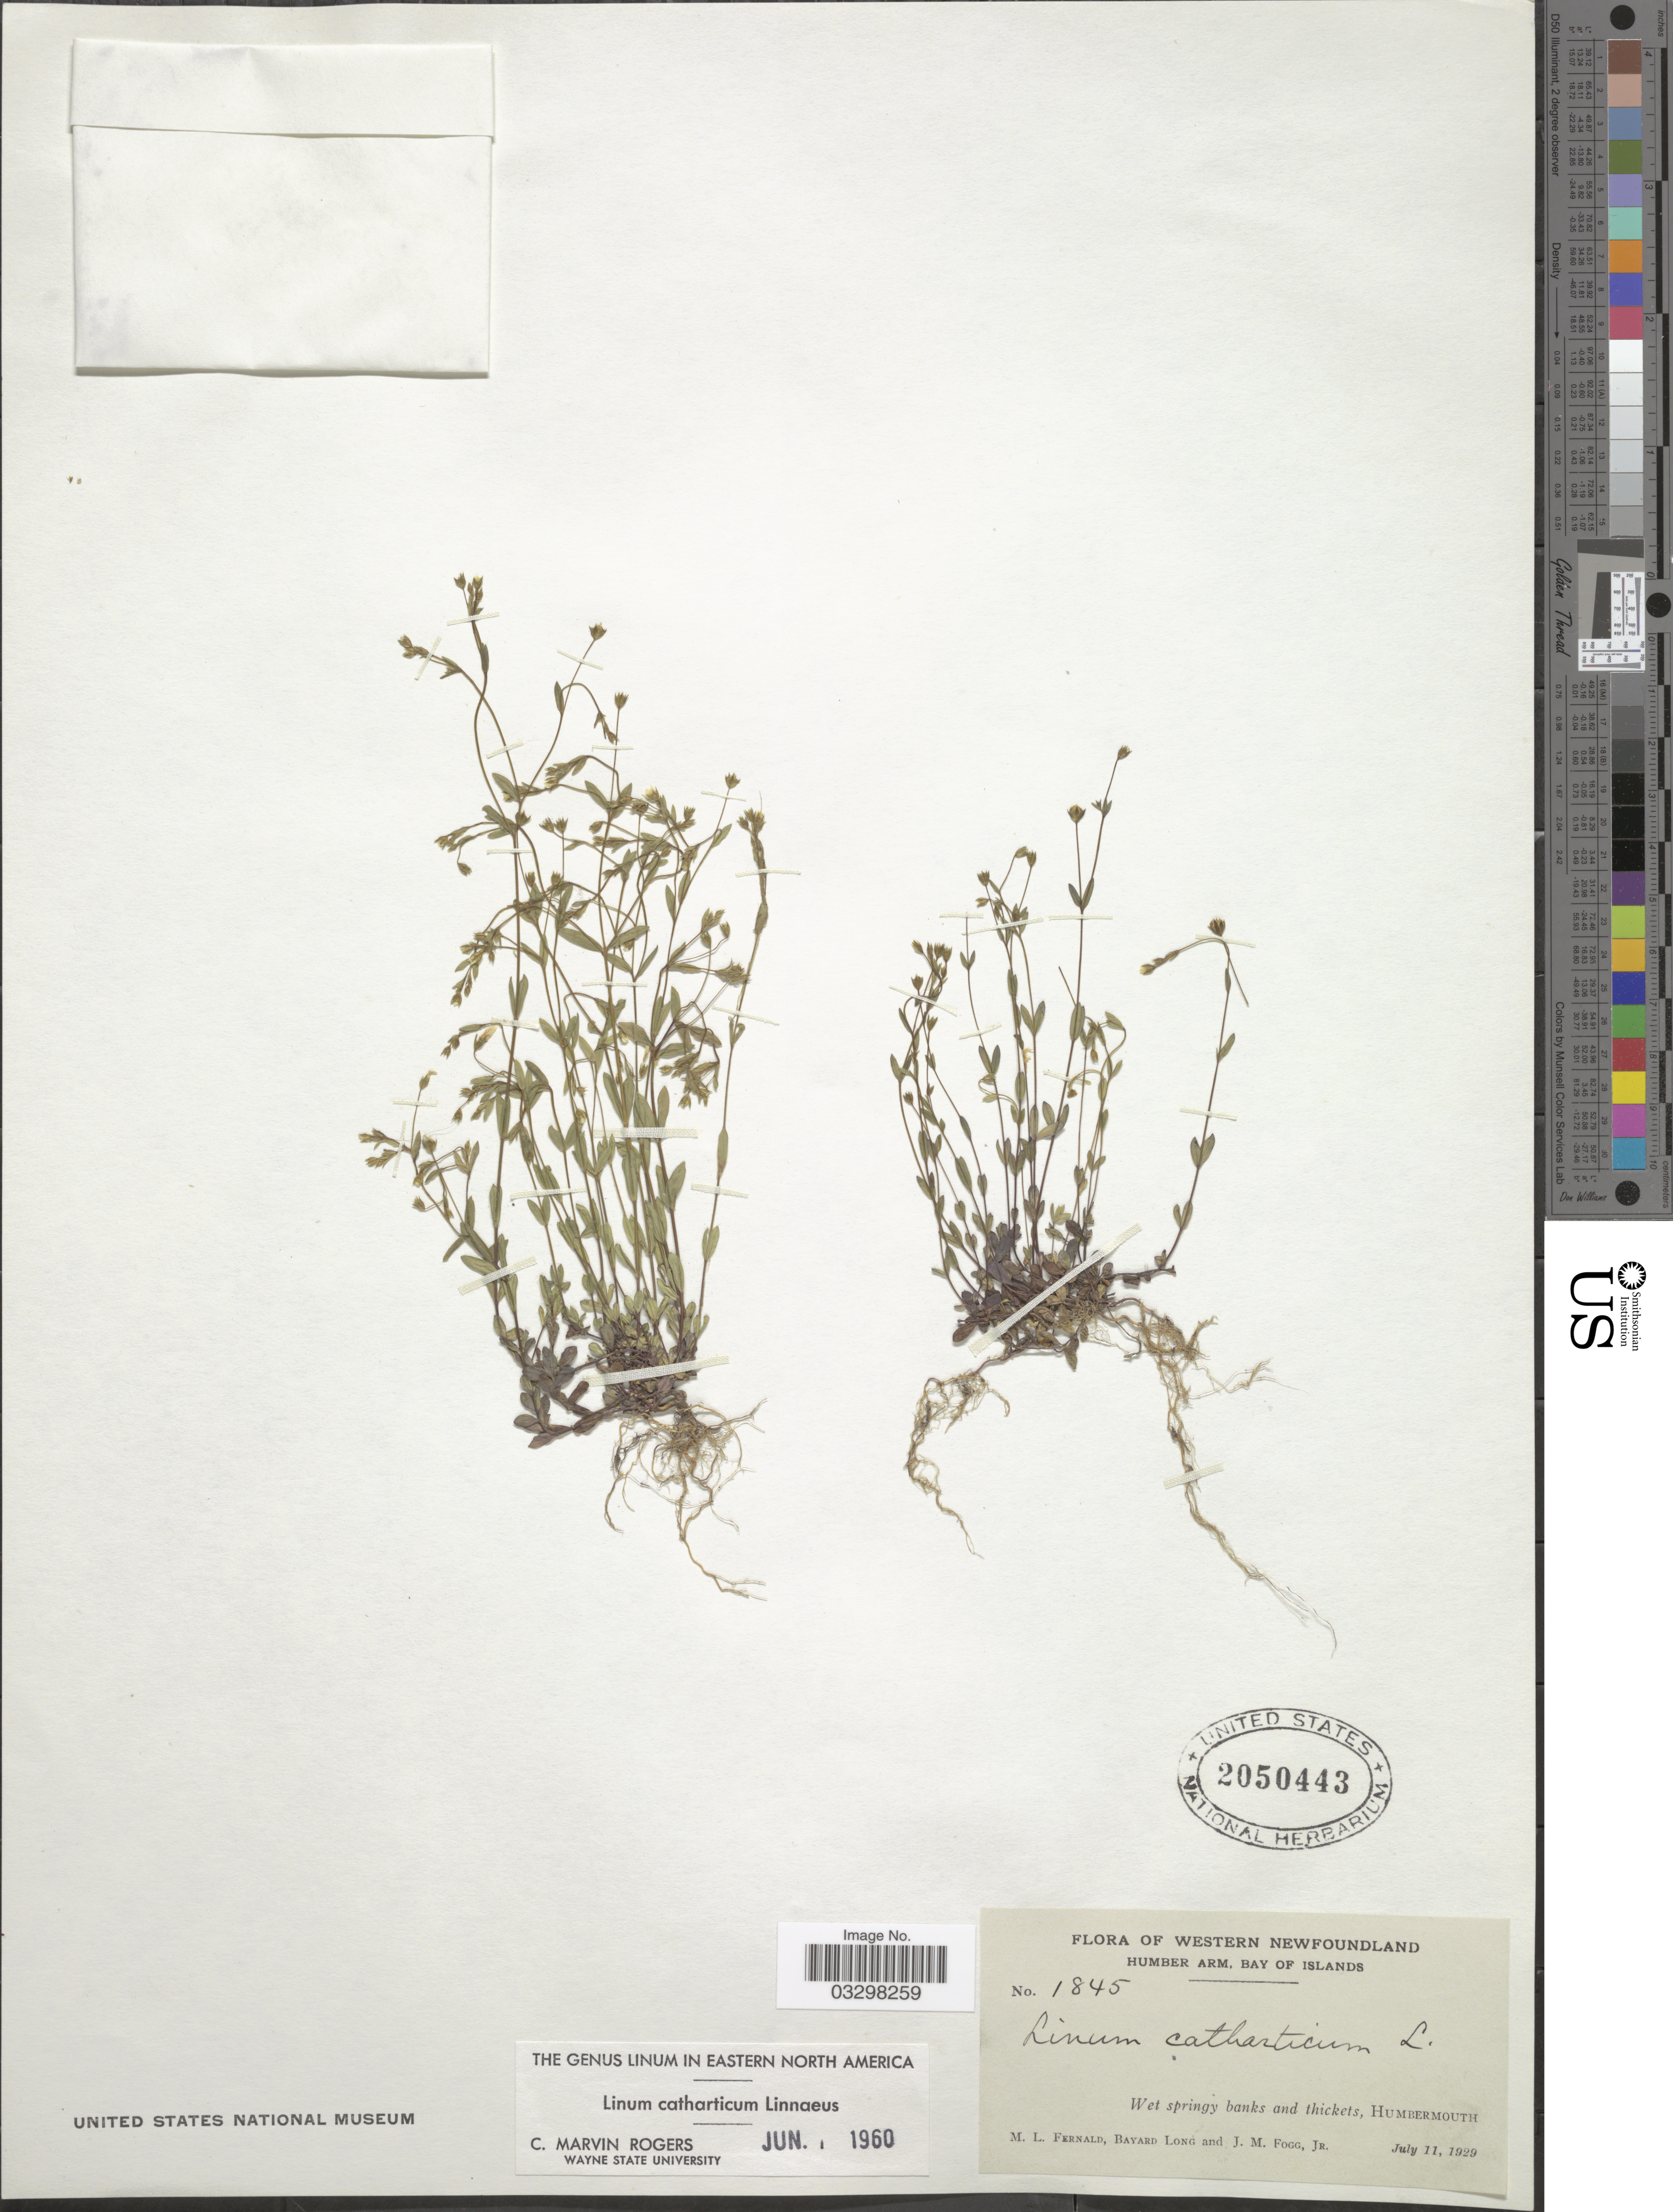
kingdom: Plantae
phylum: Tracheophyta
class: Magnoliopsida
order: Malpighiales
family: Linaceae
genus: Linum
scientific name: Linum catharticum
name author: L.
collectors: M. L. Fernald, B. Long & J. Fogg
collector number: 1845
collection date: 1929-07-11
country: Canada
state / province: Newfoundland and Labrador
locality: Western Newfoundland. Humber Arm, Bay of Islands. Humbermouth.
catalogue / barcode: US 2050443